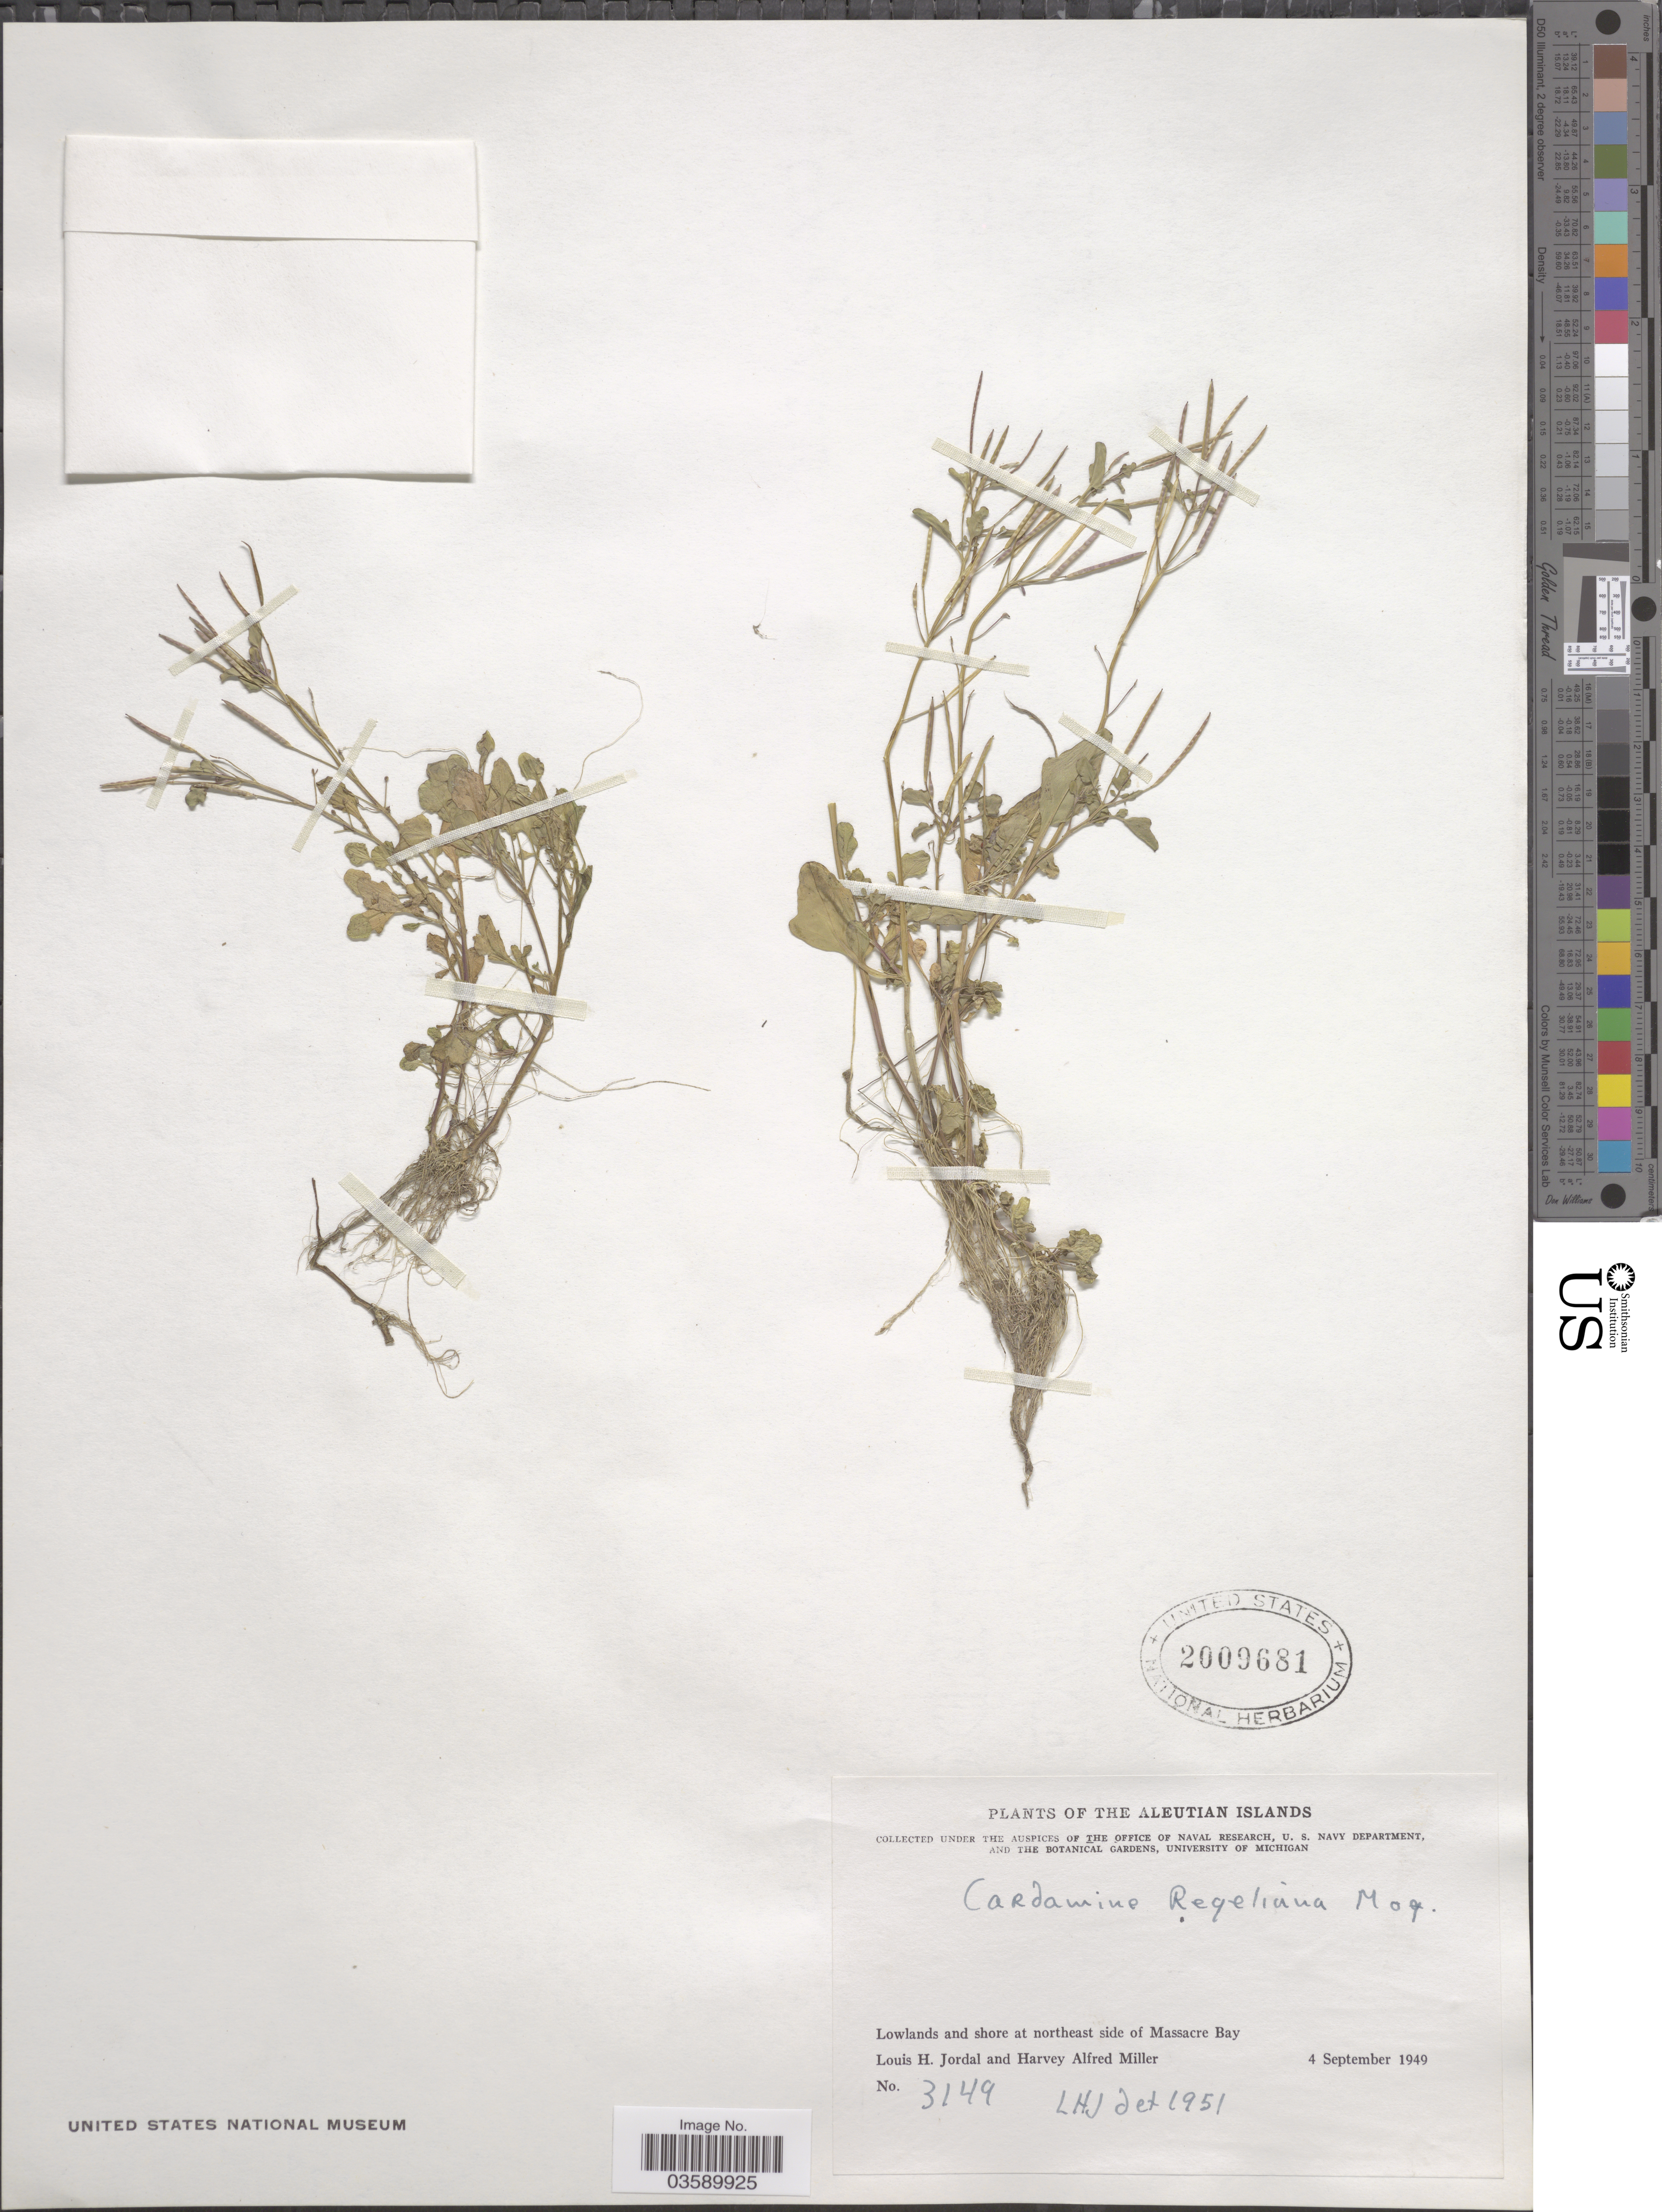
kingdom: Plantae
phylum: Tracheophyta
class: Magnoliopsida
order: Brassicales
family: Brassicaceae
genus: Cardamine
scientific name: Cardamine regeliana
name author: Miq.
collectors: L. Jordal & H. A. Miller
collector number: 3149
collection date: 1949-09-04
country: United States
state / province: Alaska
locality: Aleutian Islands. Lowlands and shore at northeast side of Massacre Bay.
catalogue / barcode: US 2009681